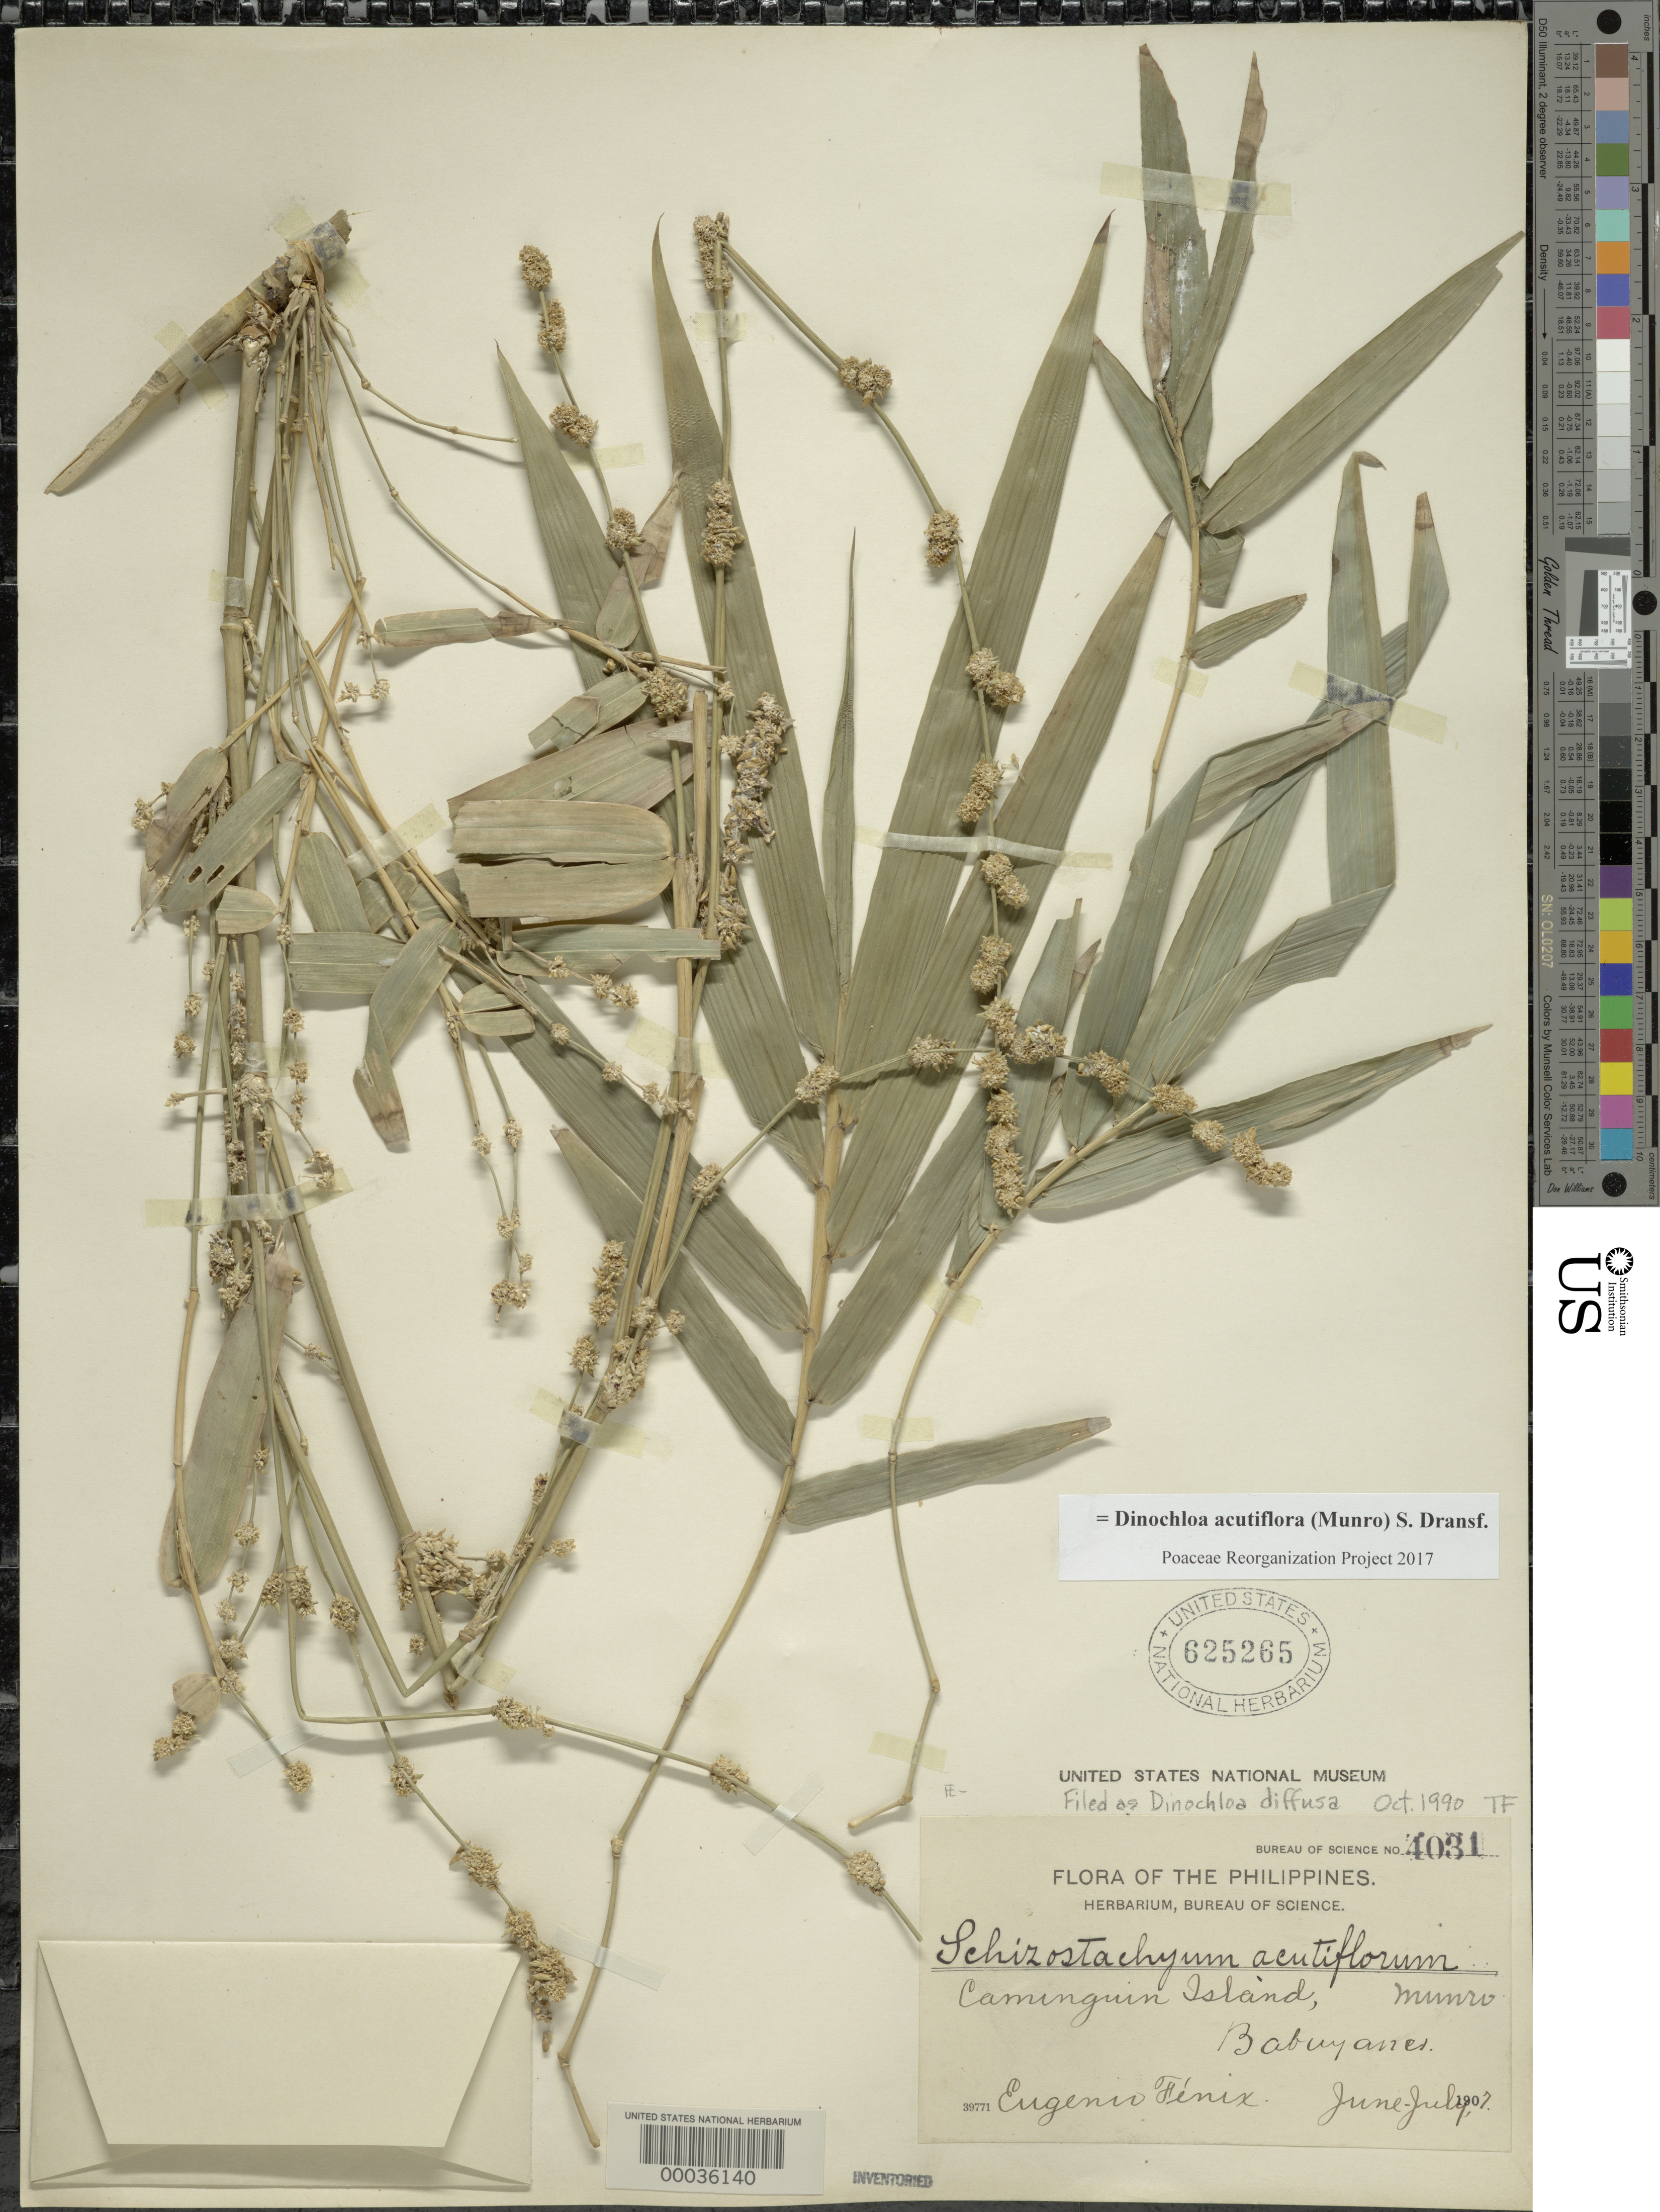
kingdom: Plantae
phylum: Tracheophyta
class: Liliopsida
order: Poales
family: Poaceae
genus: Dinochloa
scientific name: Dinochloa acutiflora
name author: (Munro) Soenarko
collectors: E. Fenix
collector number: Pbs 4031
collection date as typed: Jun 1907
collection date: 1907-06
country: Philippines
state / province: Cagayan Valley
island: Camiguin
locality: Caminguin island, babuyanes. Cagayan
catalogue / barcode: US 625265